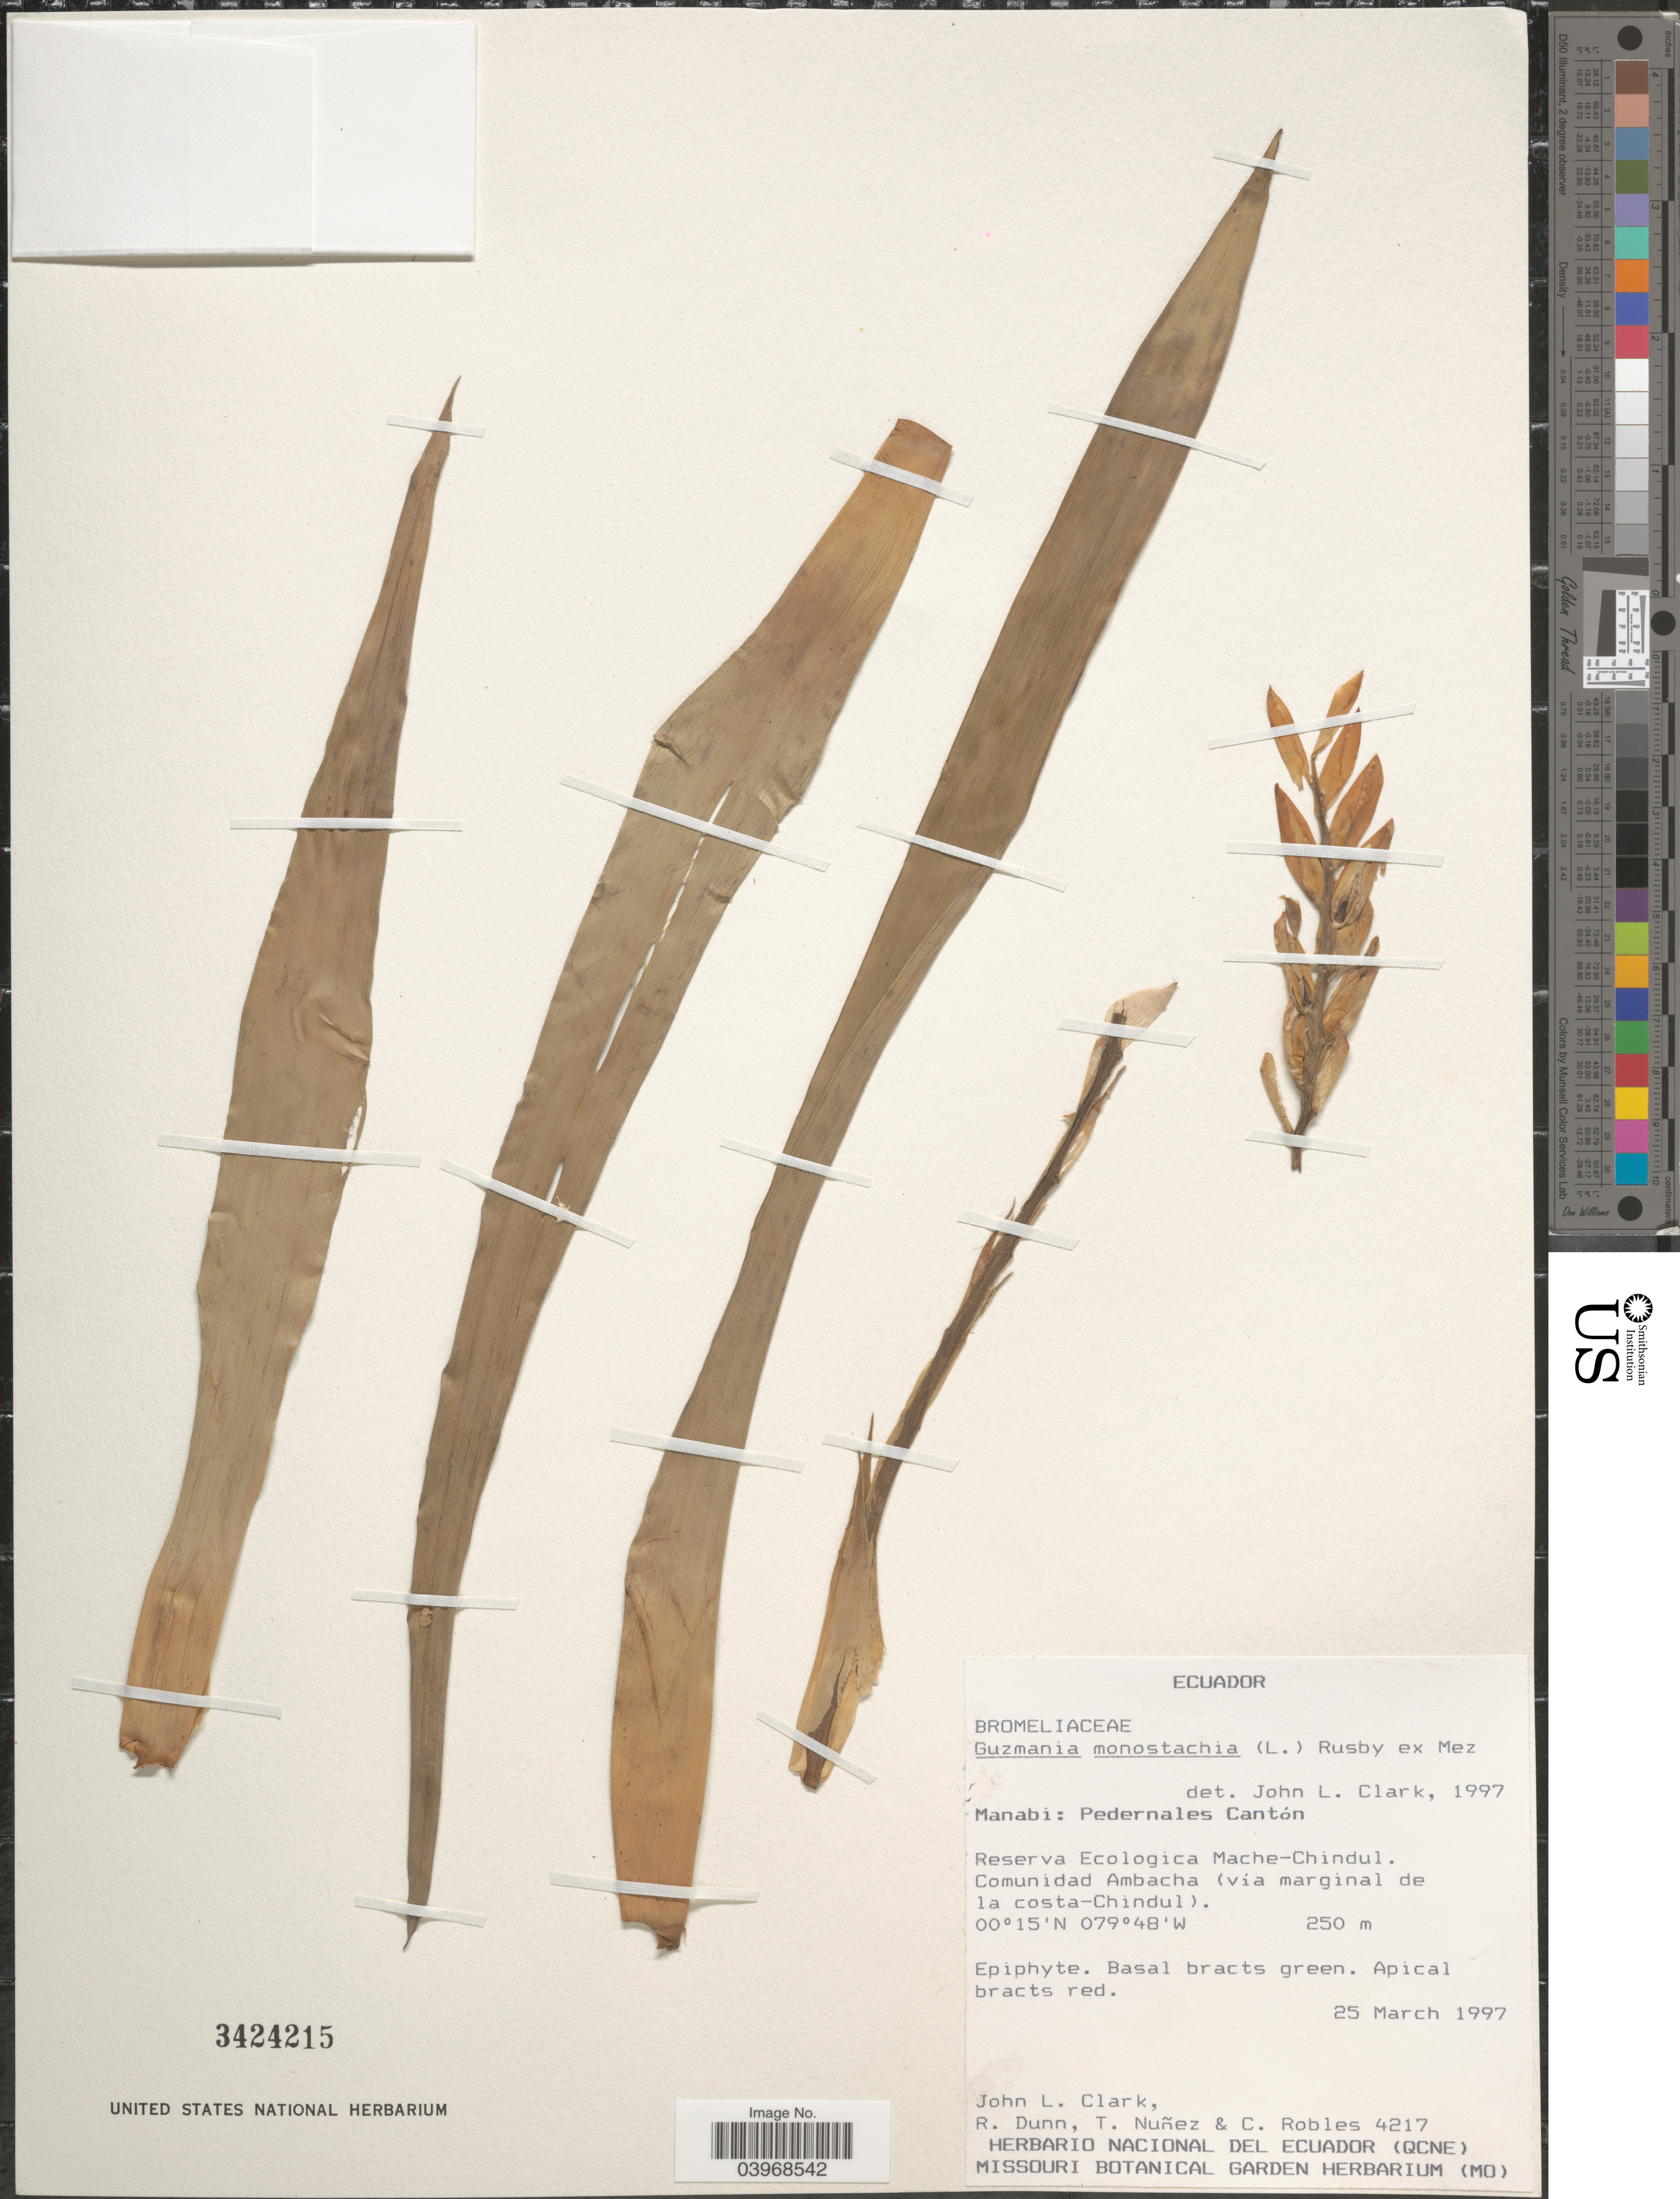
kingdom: Plantae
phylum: Tracheophyta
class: Liliopsida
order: Poales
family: Bromeliaceae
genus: Guzmania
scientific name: Guzmania monostachia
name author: (L.) Rusby ex Mez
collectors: J. L. Clark, R. Dunn, T. Núñez & C. Robles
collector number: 4217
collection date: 1997-03-25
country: Ecuador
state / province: Manabí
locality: Pedernales Cantón. Reserva Ecologica Mache-Chindul. Comunidad Ambacha (vía marginal de la costa-Chindul).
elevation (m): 250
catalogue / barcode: US 3424215